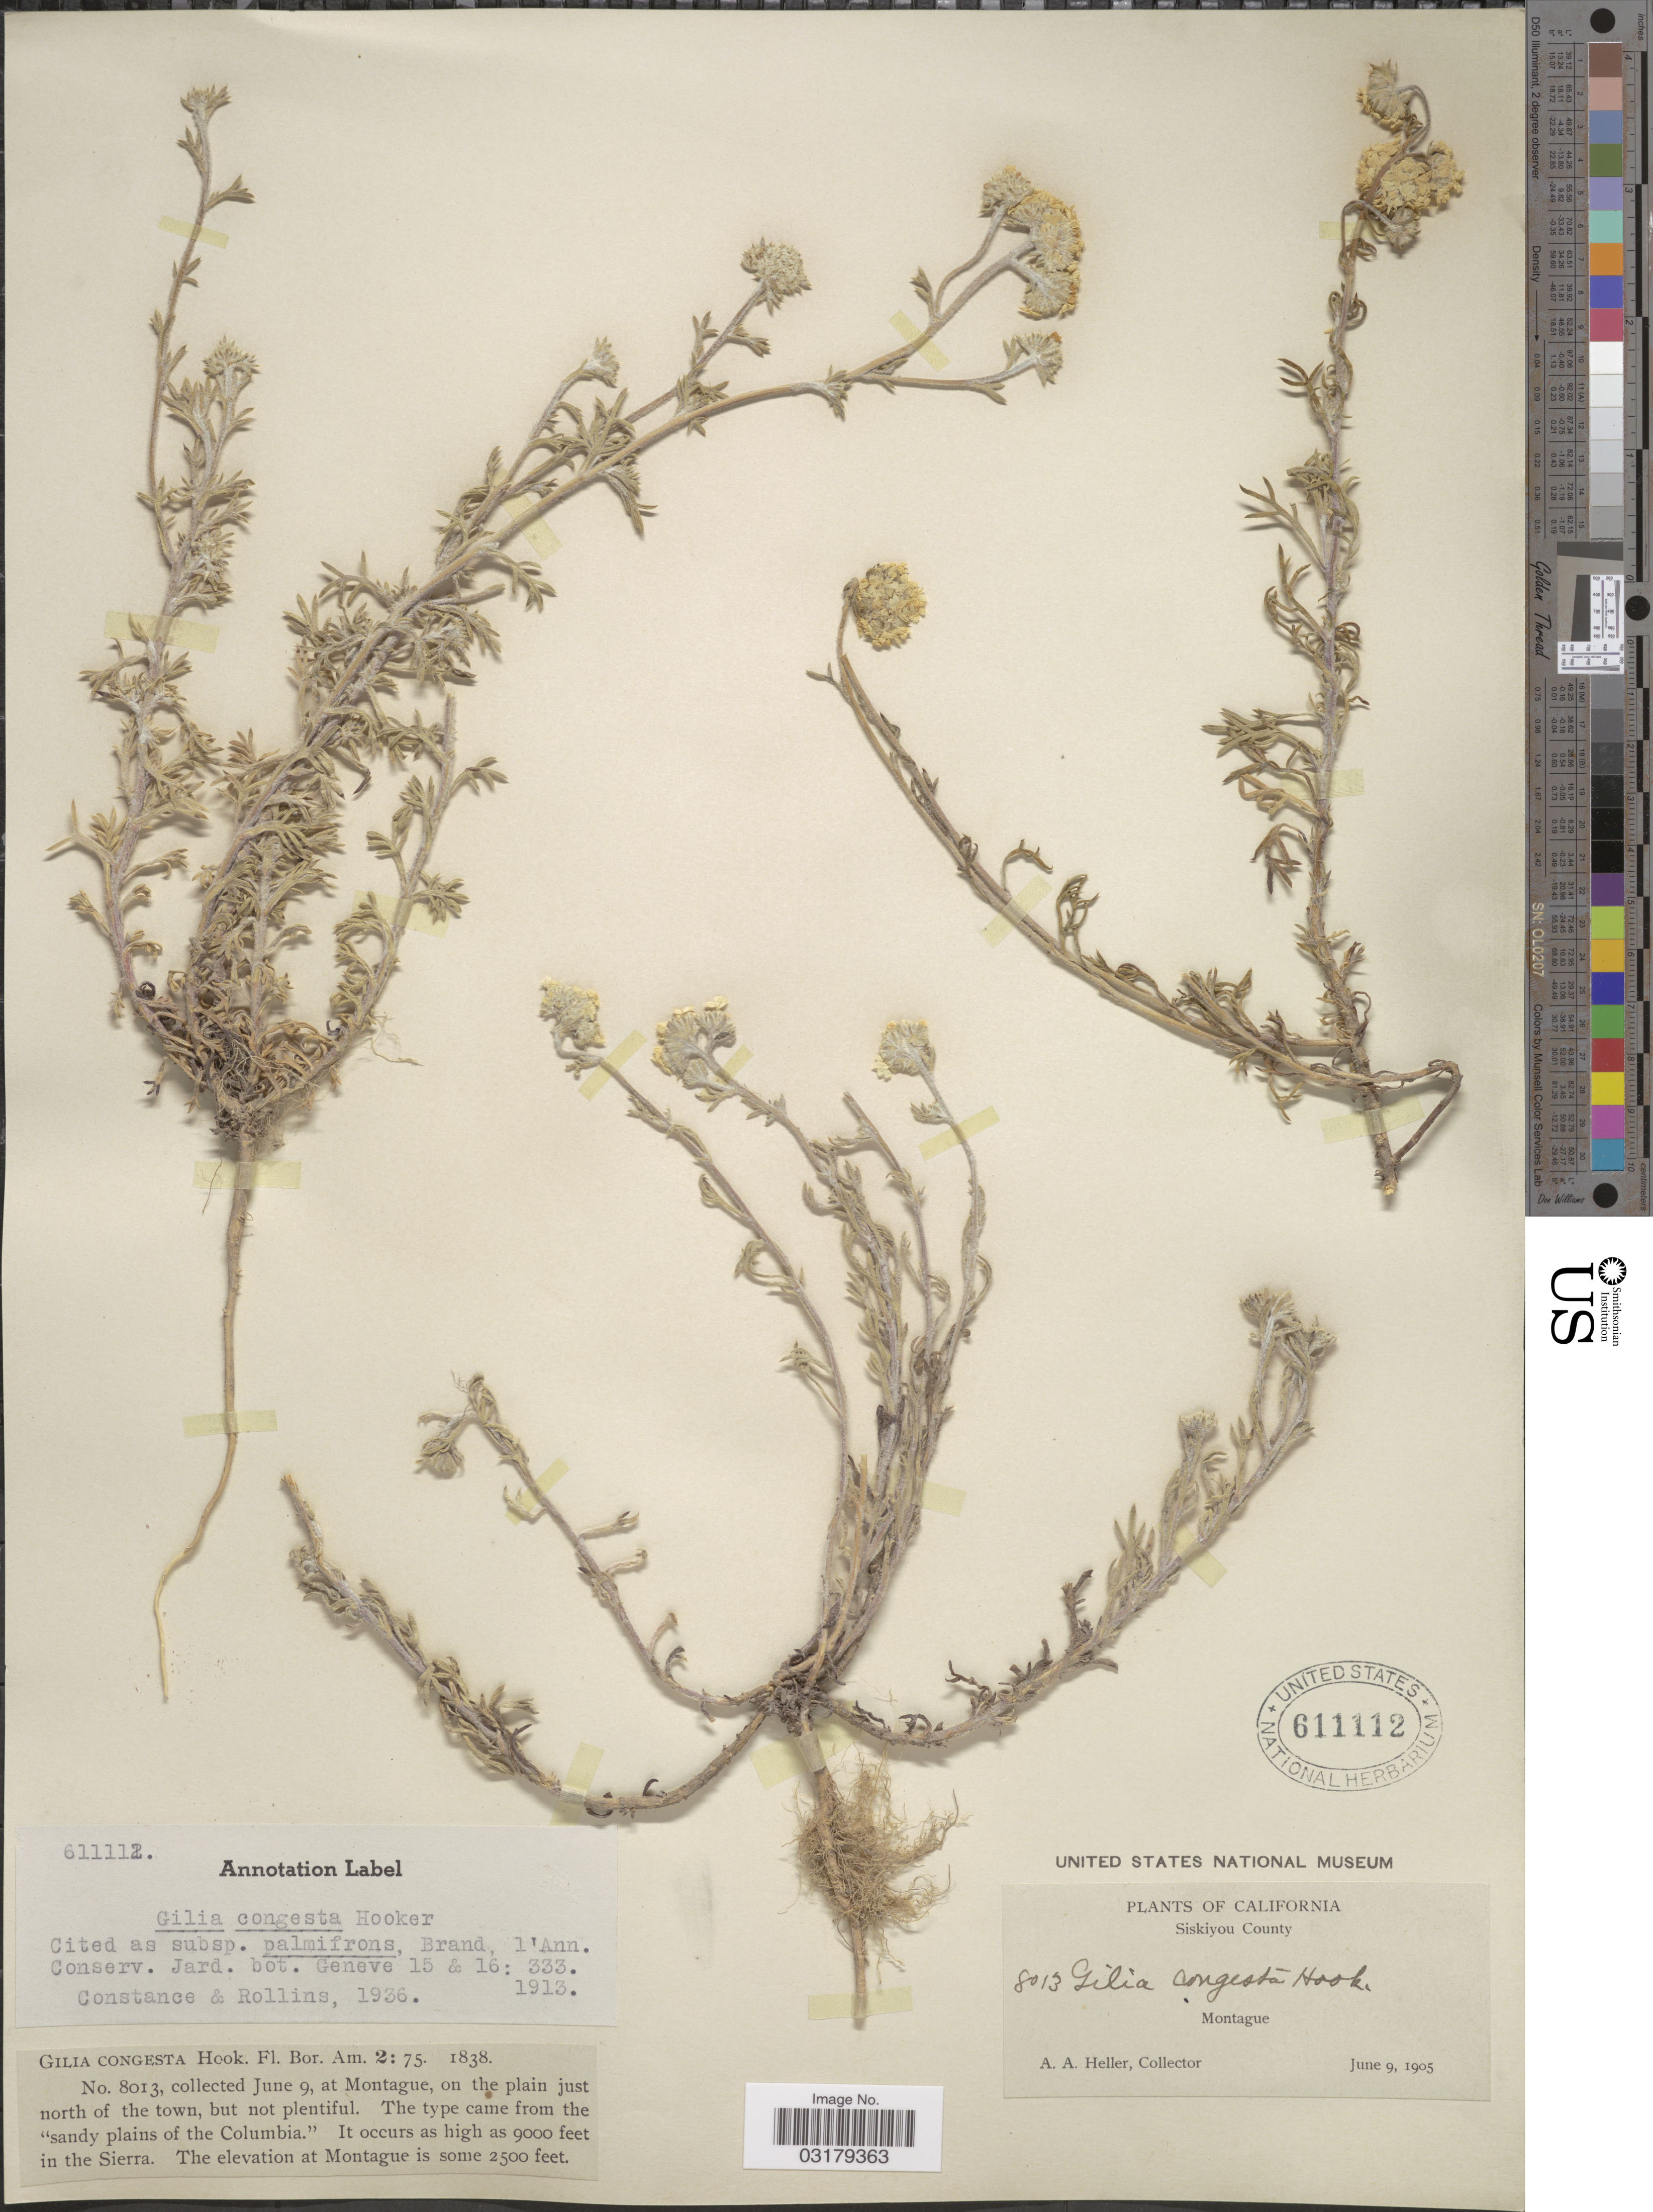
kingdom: Plantae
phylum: Tracheophyta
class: Magnoliopsida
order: Ericales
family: Polemoniaceae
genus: Ipomopsis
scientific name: Ipomopsis congesta var. palmifrons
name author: Brand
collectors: A. A. Heller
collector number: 8013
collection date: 1905-06-09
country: United States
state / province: California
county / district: Siskiyou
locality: Siskiyou County. Montague, on the plain just north of the town. It occurs as high as 9000 feet in the Sierra.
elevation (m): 762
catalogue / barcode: US 611112